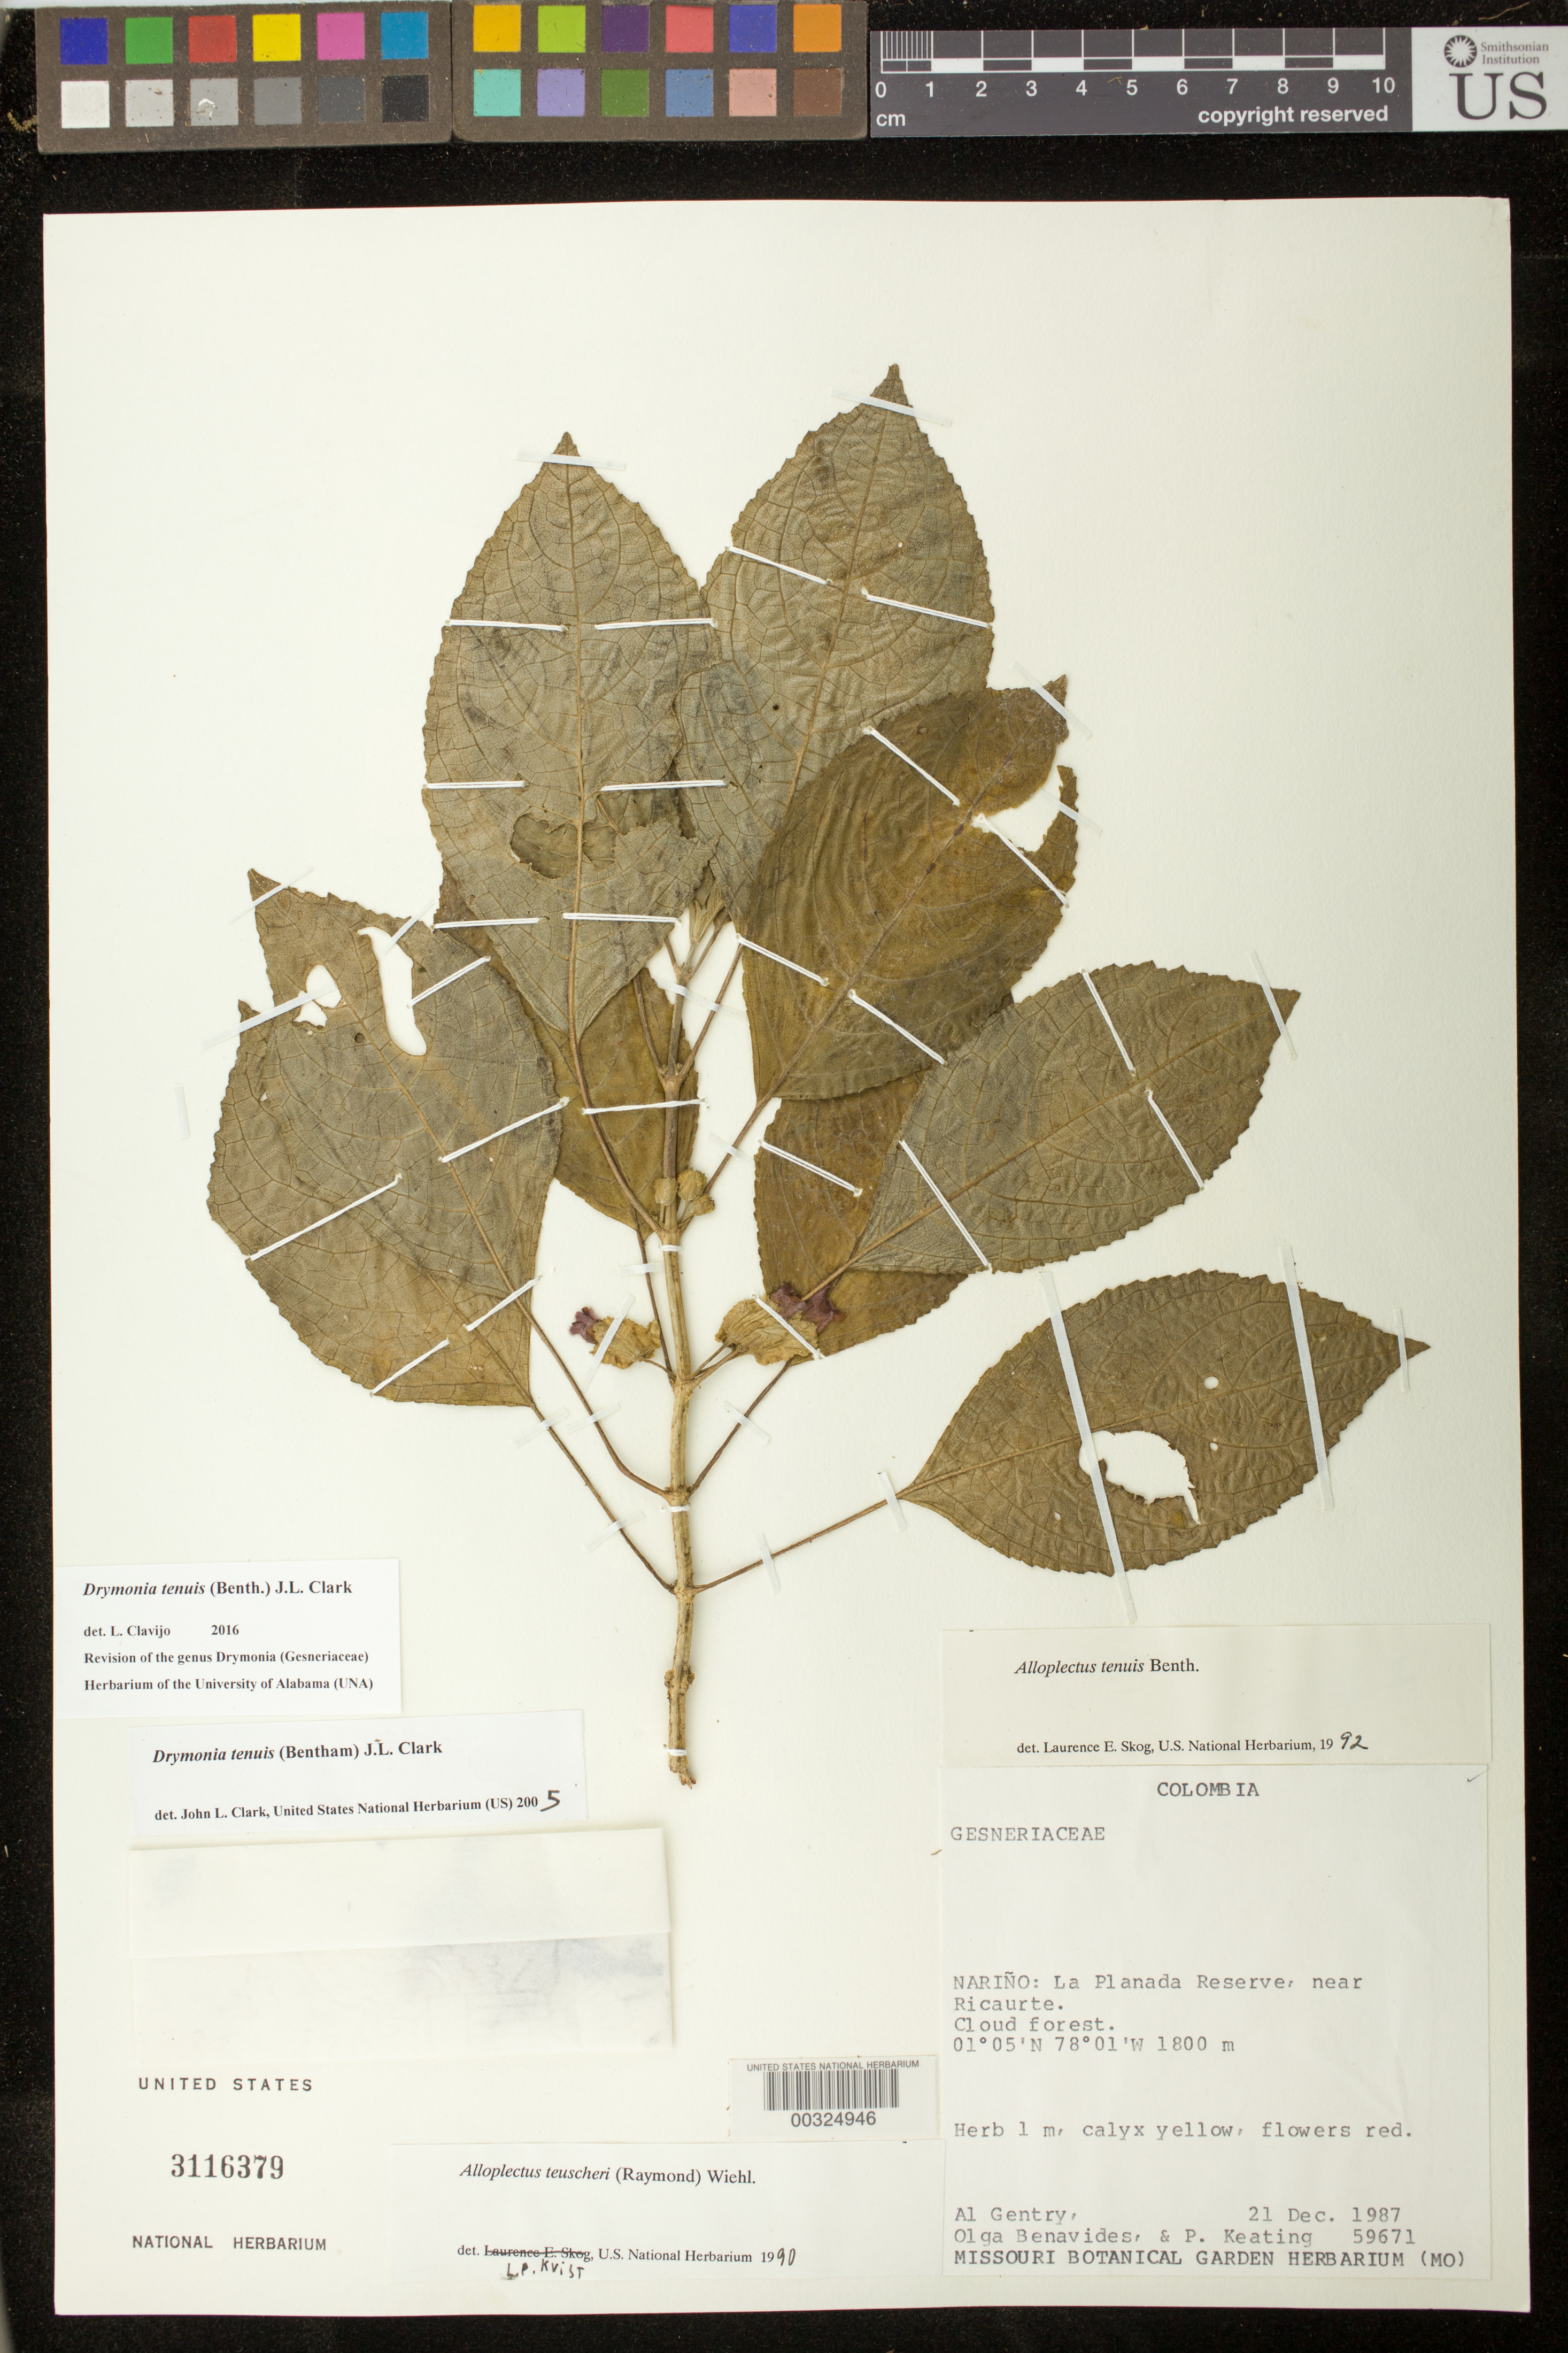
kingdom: Plantae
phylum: Tracheophyta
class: Magnoliopsida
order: Lamiales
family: Gesneriaceae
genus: Drymonia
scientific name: Drymonia tenuis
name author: (Benth.) J.L. Clark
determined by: Clark, J. L., (SEL), The Marie Selby Botanical Garden (UNITED STATES)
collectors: A. H. Gentry, Olga S. de Benavides & P. Keating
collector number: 59671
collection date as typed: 21 Dec 1987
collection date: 1987-12-21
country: Colombia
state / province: Nariño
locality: La Planada Reserve, near Ricaurte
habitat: Cloud forest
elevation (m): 1800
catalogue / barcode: US 3116379